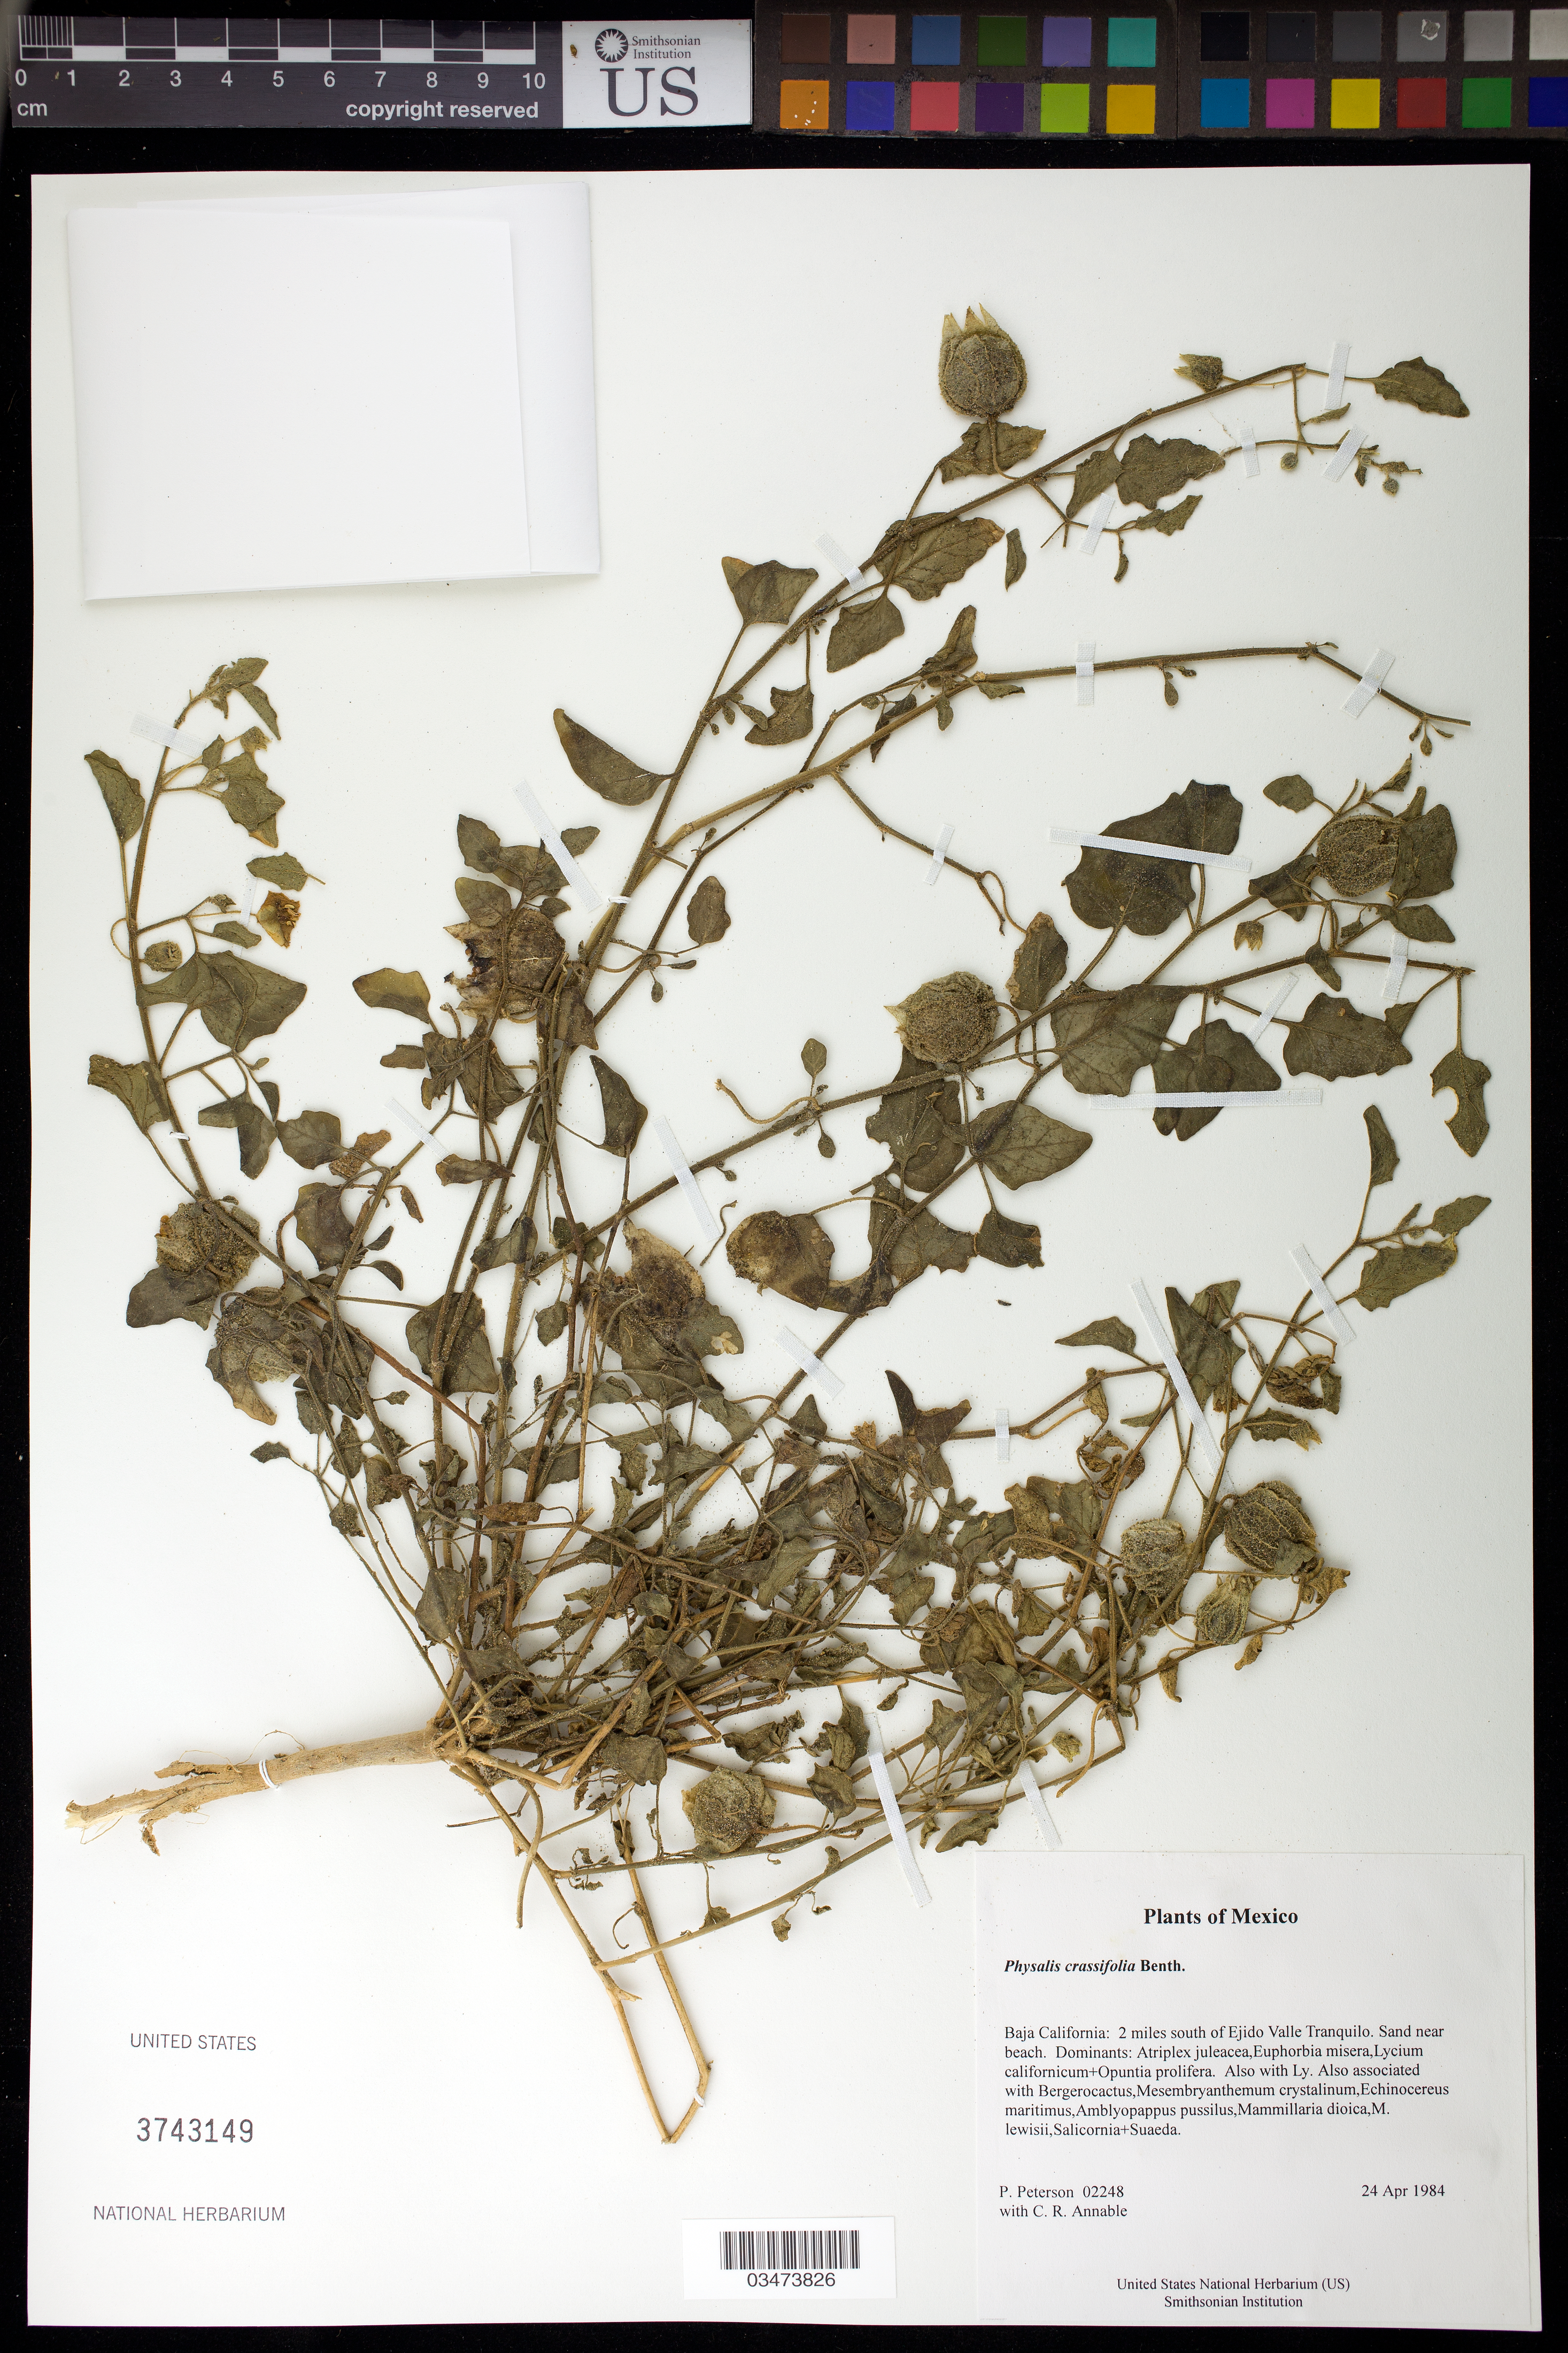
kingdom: Plantae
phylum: Tracheophyta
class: Magnoliopsida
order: Solanales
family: Solanaceae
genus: Physalis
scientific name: Physalis crassifolia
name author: Benth.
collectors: P. M. Peterson & C. R. Annable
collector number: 02248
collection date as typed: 24 Apr 1984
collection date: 1984-04-24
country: Mexico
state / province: Baja California Norte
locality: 2 miles south of Ejido Valle Tranquilo.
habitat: Sand near beach. Dominants: Atriplex juleacea,Euphorbia misera,Lycium californicum+Opuntia prolifera. Also with Ly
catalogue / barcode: US 3743149